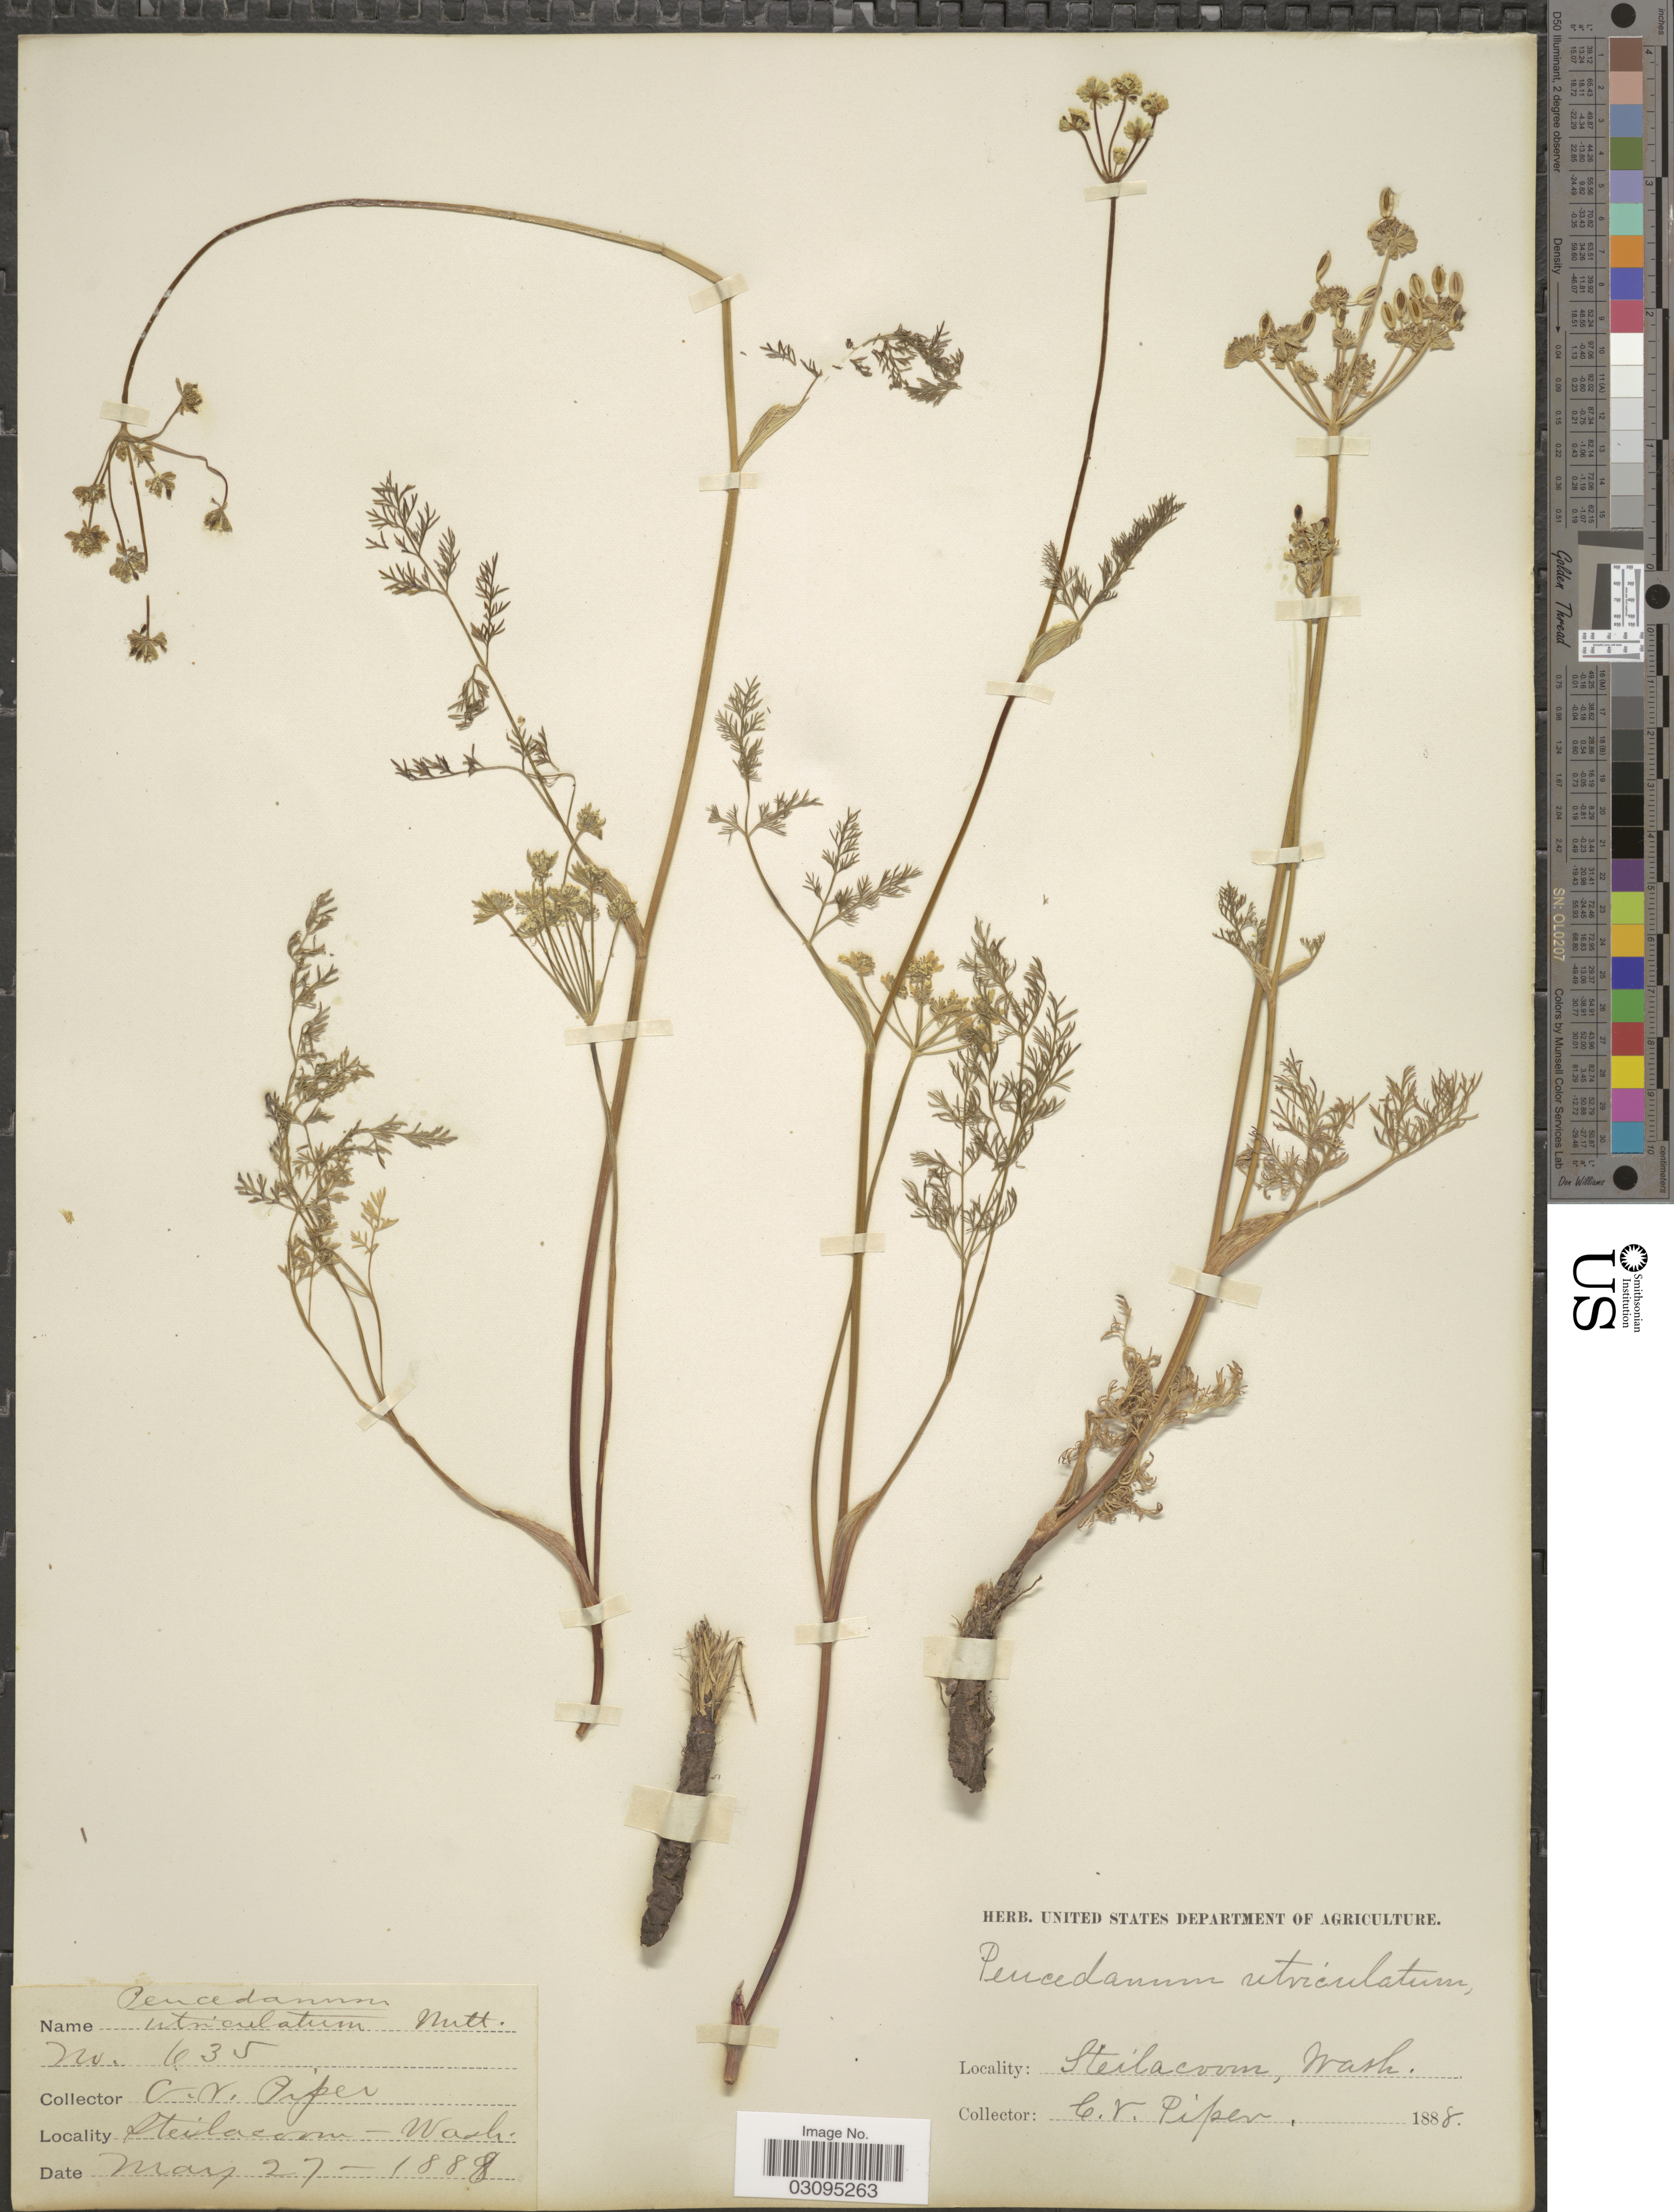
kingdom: Plantae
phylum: Tracheophyta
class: Magnoliopsida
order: Apiales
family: Apiaceae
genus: Lomatium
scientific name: Lomatium utriculatum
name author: (Nutt. ex Torr. & A. Gray) J.M. Coult. & Rose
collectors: C. V. Piper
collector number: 635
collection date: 1888-05-27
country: United States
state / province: Washington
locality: Steilacoom.